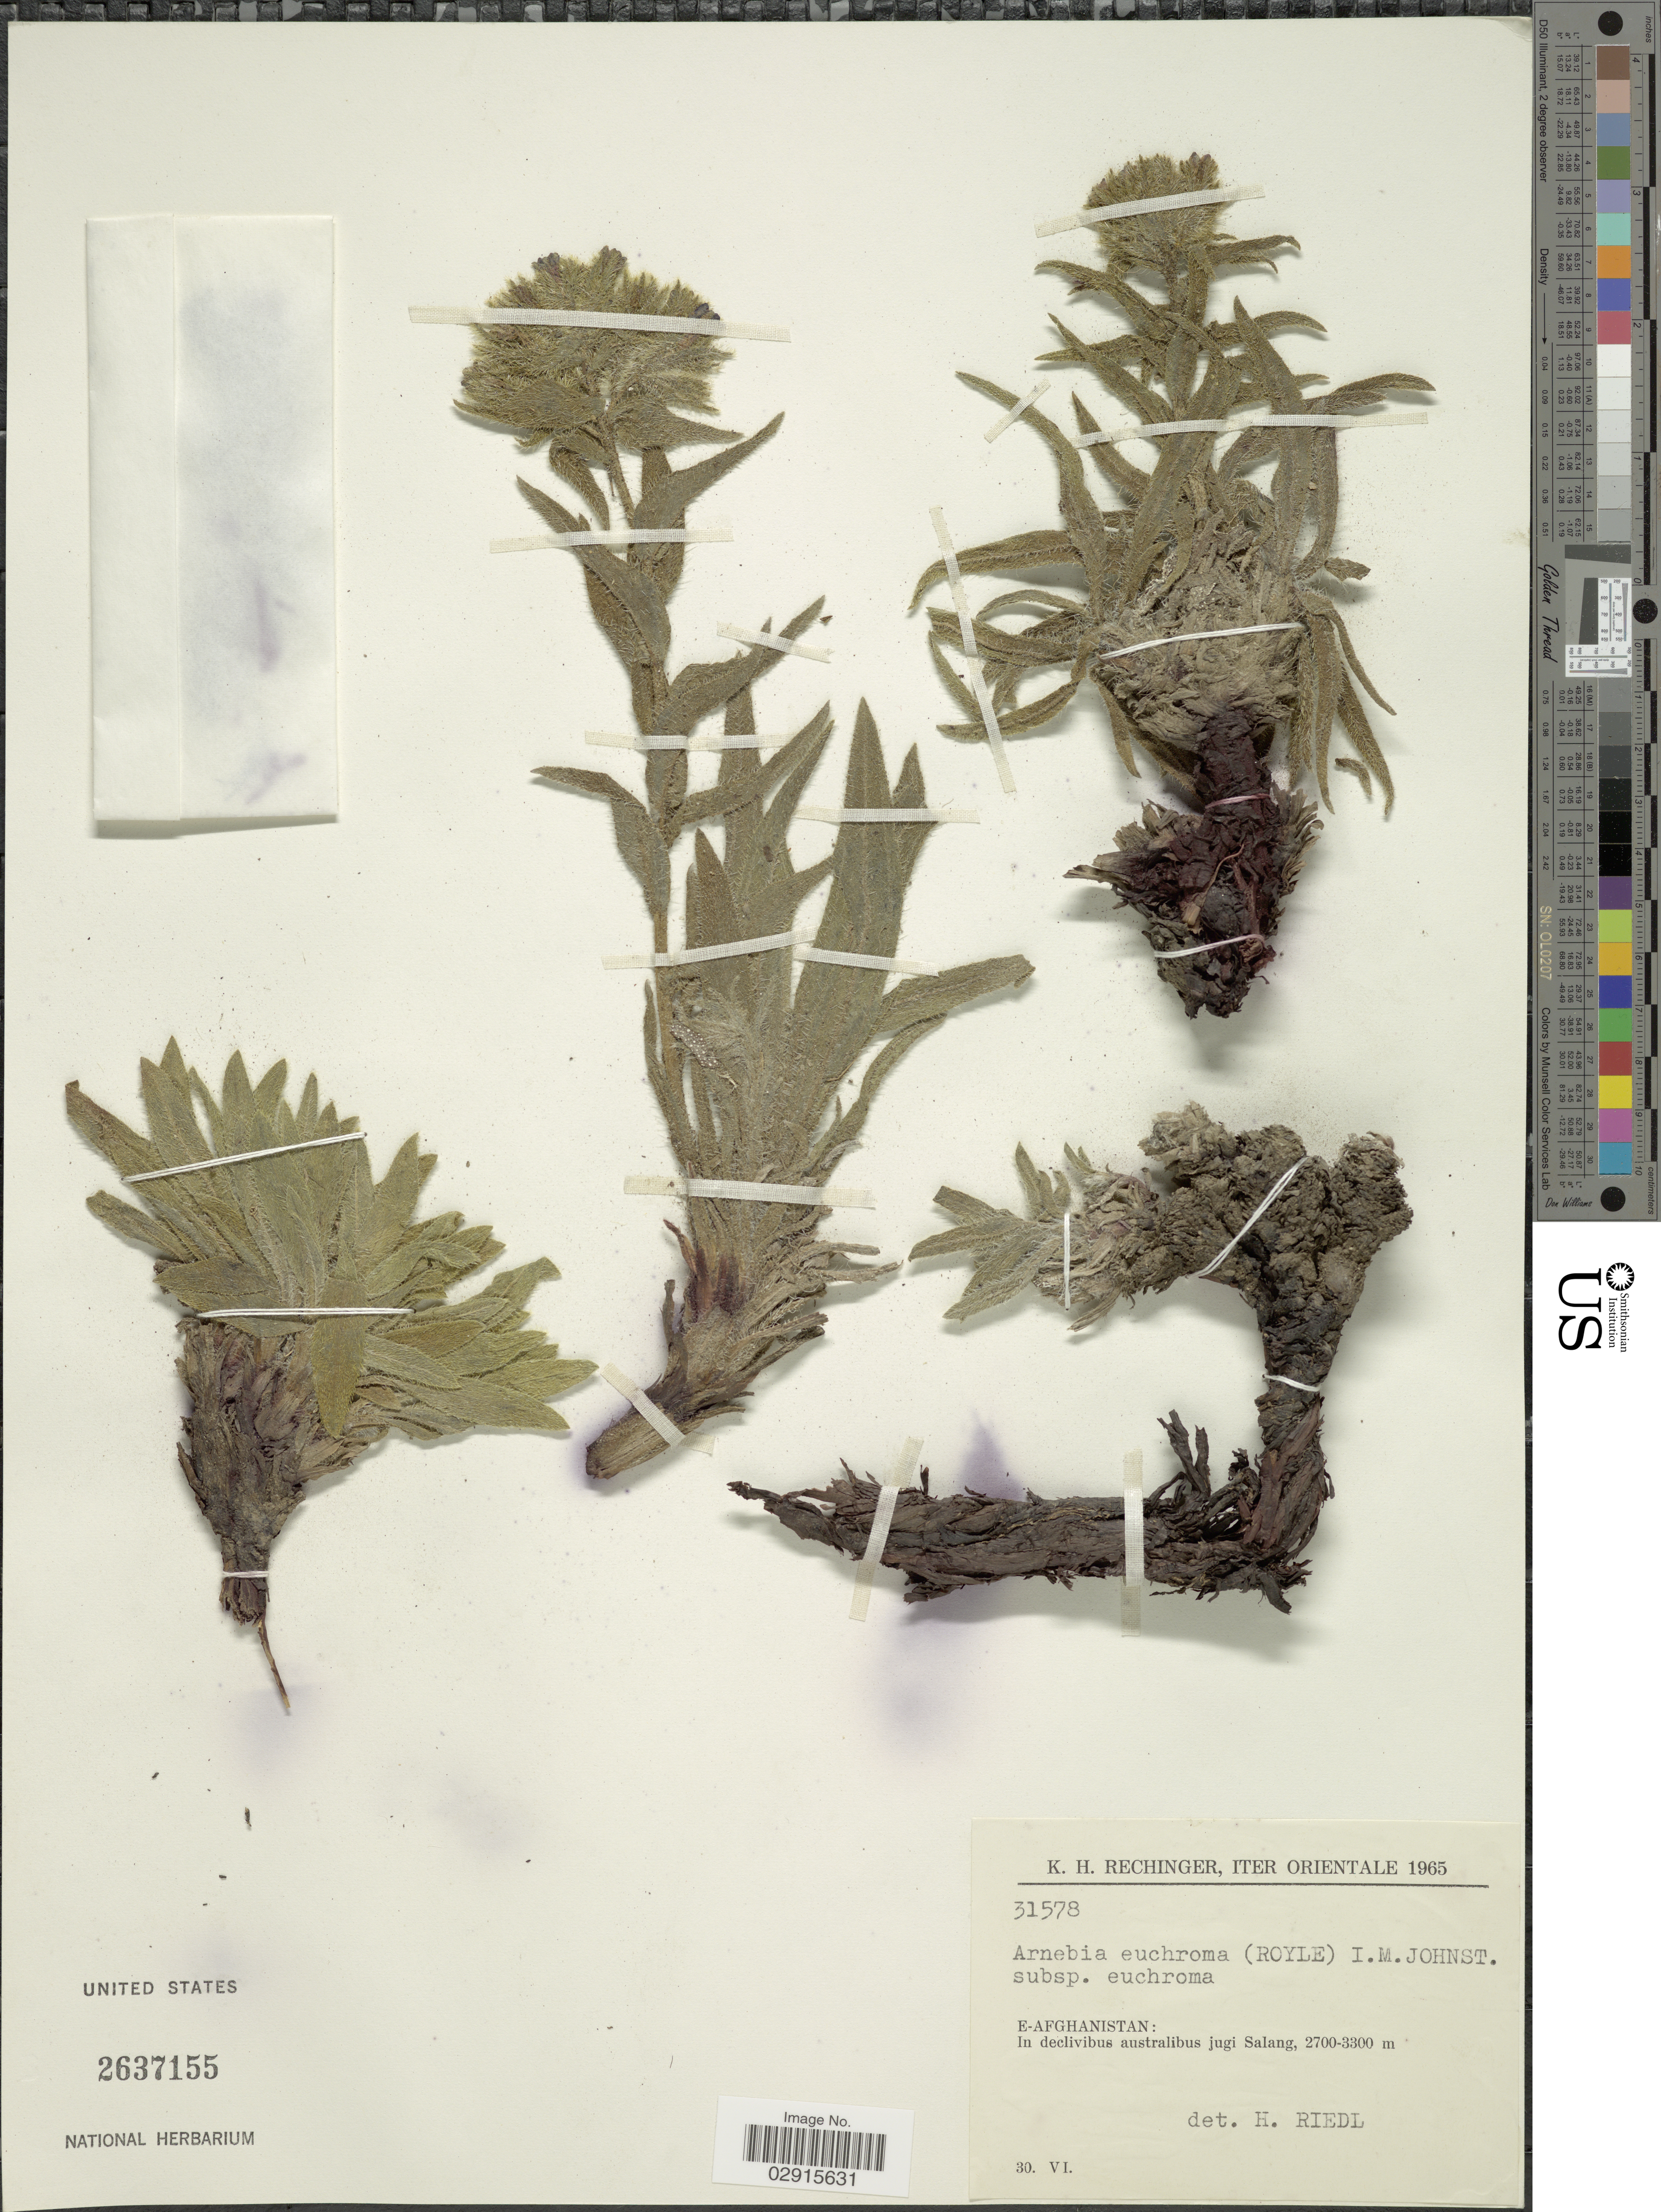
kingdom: Plantae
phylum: Tracheophyta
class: Magnoliopsida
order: Boraginales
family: Boraginaceae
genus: Arnebia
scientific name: Arnebia euchroma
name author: I.M. Johnst.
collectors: K. H. Rechinger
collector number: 31578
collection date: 1965-06-30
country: Afghanistan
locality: Orientale, E-Afghanistan: In declivibus australibus jugi Salang.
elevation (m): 2700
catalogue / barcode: US 2637155